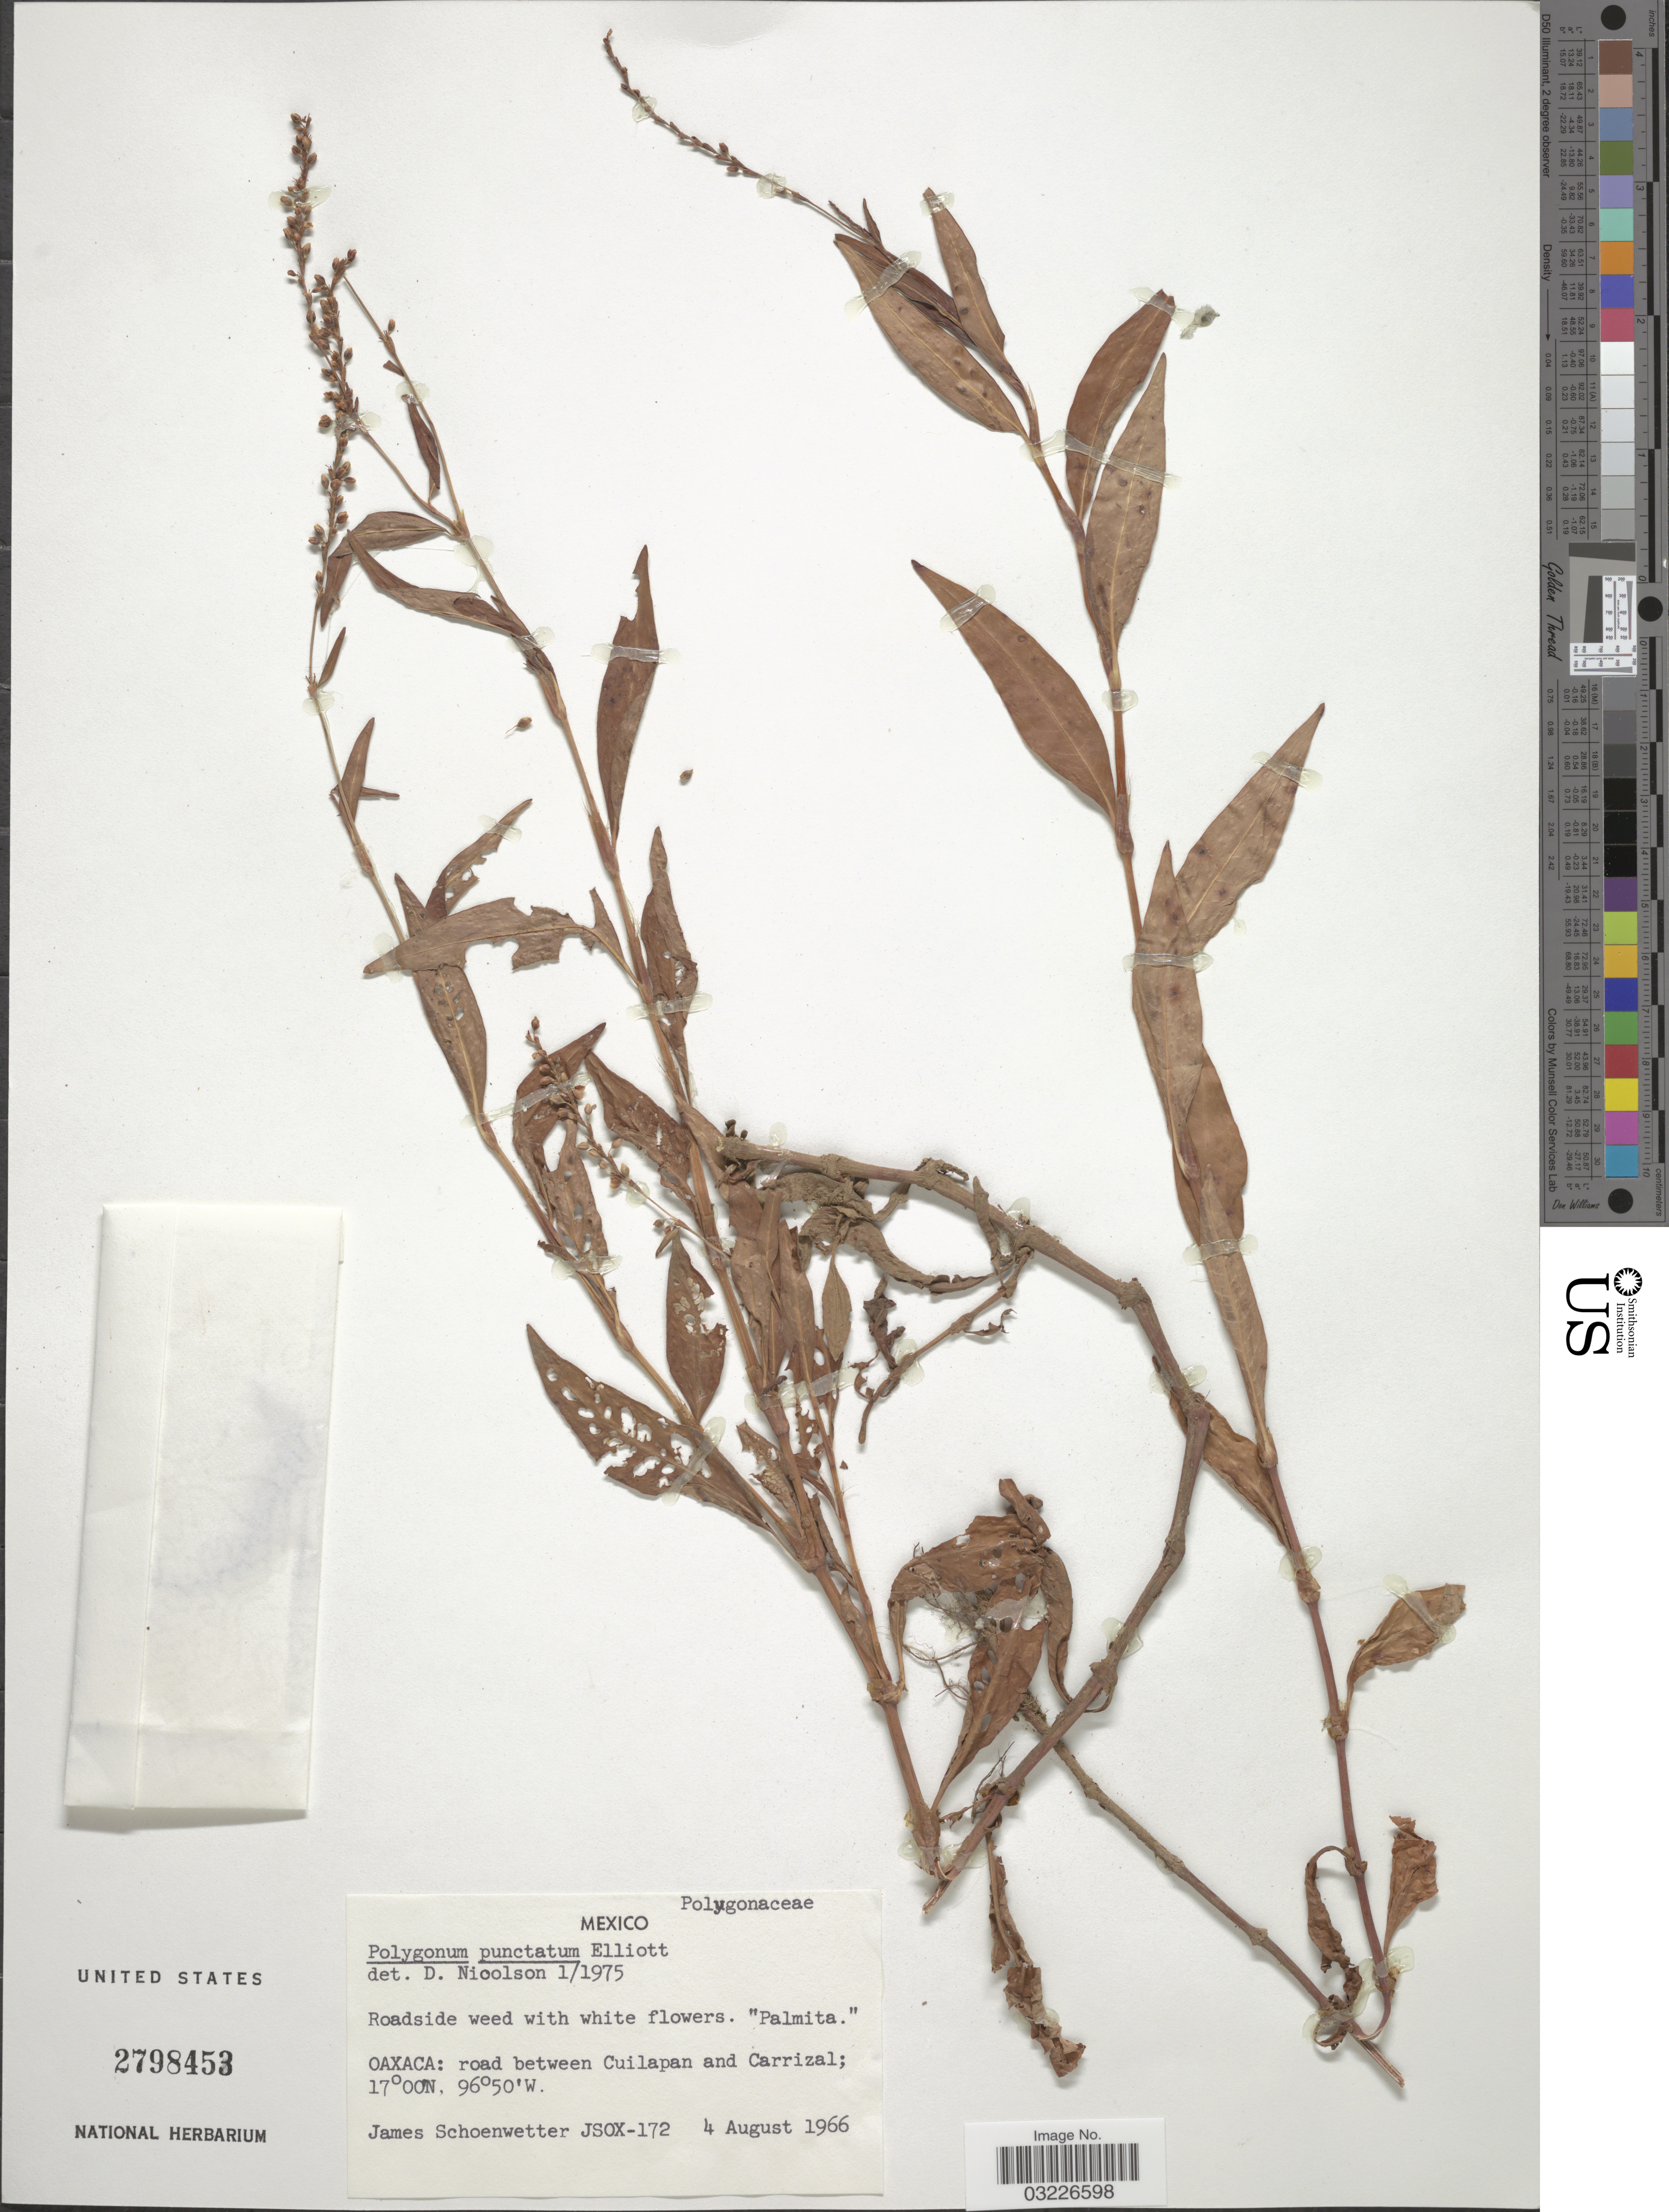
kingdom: Plantae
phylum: Tracheophyta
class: Magnoliopsida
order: Caryophyllales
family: Polygonaceae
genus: Polygonum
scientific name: Polygonum opelousanum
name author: Riddell ex Small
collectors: J. Schoenwetter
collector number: JSOX-172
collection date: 1966-08-04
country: Mexico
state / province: Oaxaca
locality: Road between Cuilapan and Carrizal.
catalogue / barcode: US 2798453